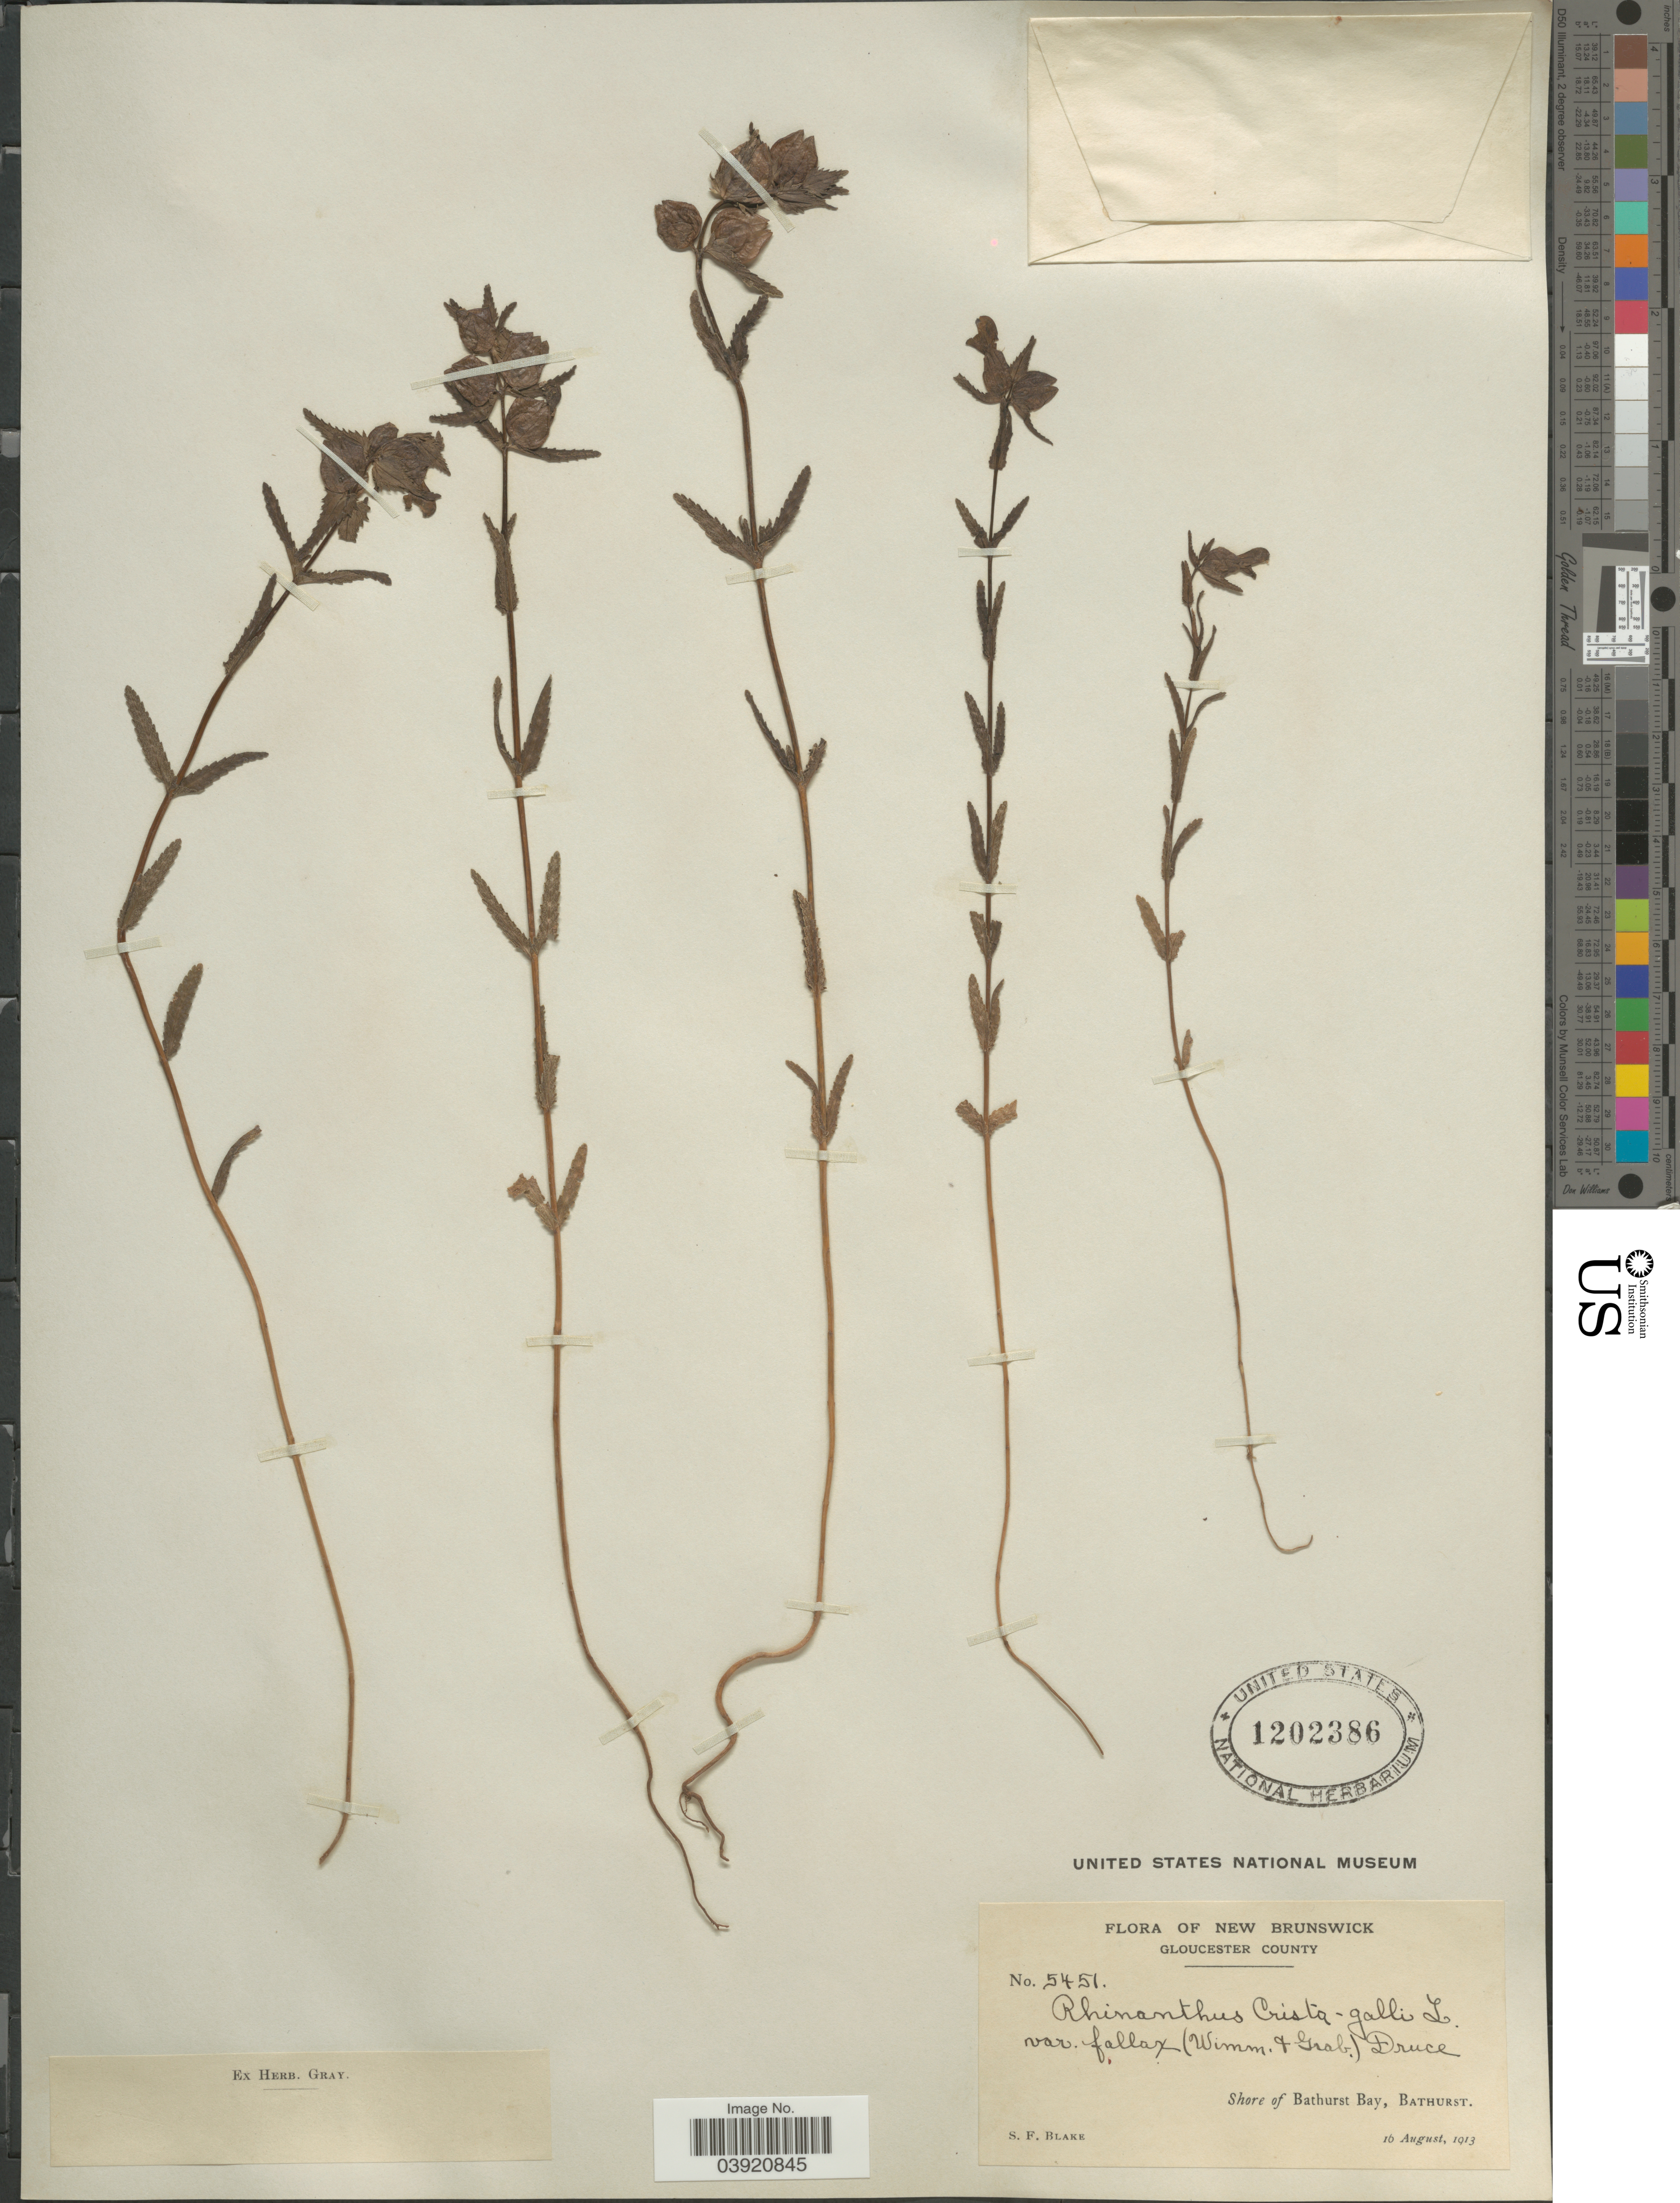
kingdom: Plantae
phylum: Tracheophyta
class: Magnoliopsida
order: Lamiales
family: Orobanchaceae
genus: Rhinanthus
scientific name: Rhinanthus crista-galli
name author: L.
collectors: S. Blake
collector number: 5451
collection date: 1913-08-16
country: Canada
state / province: New Brunswick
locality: Gloucester County. Shore of Bathurst Bay, Bathurst.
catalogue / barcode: US 1202386